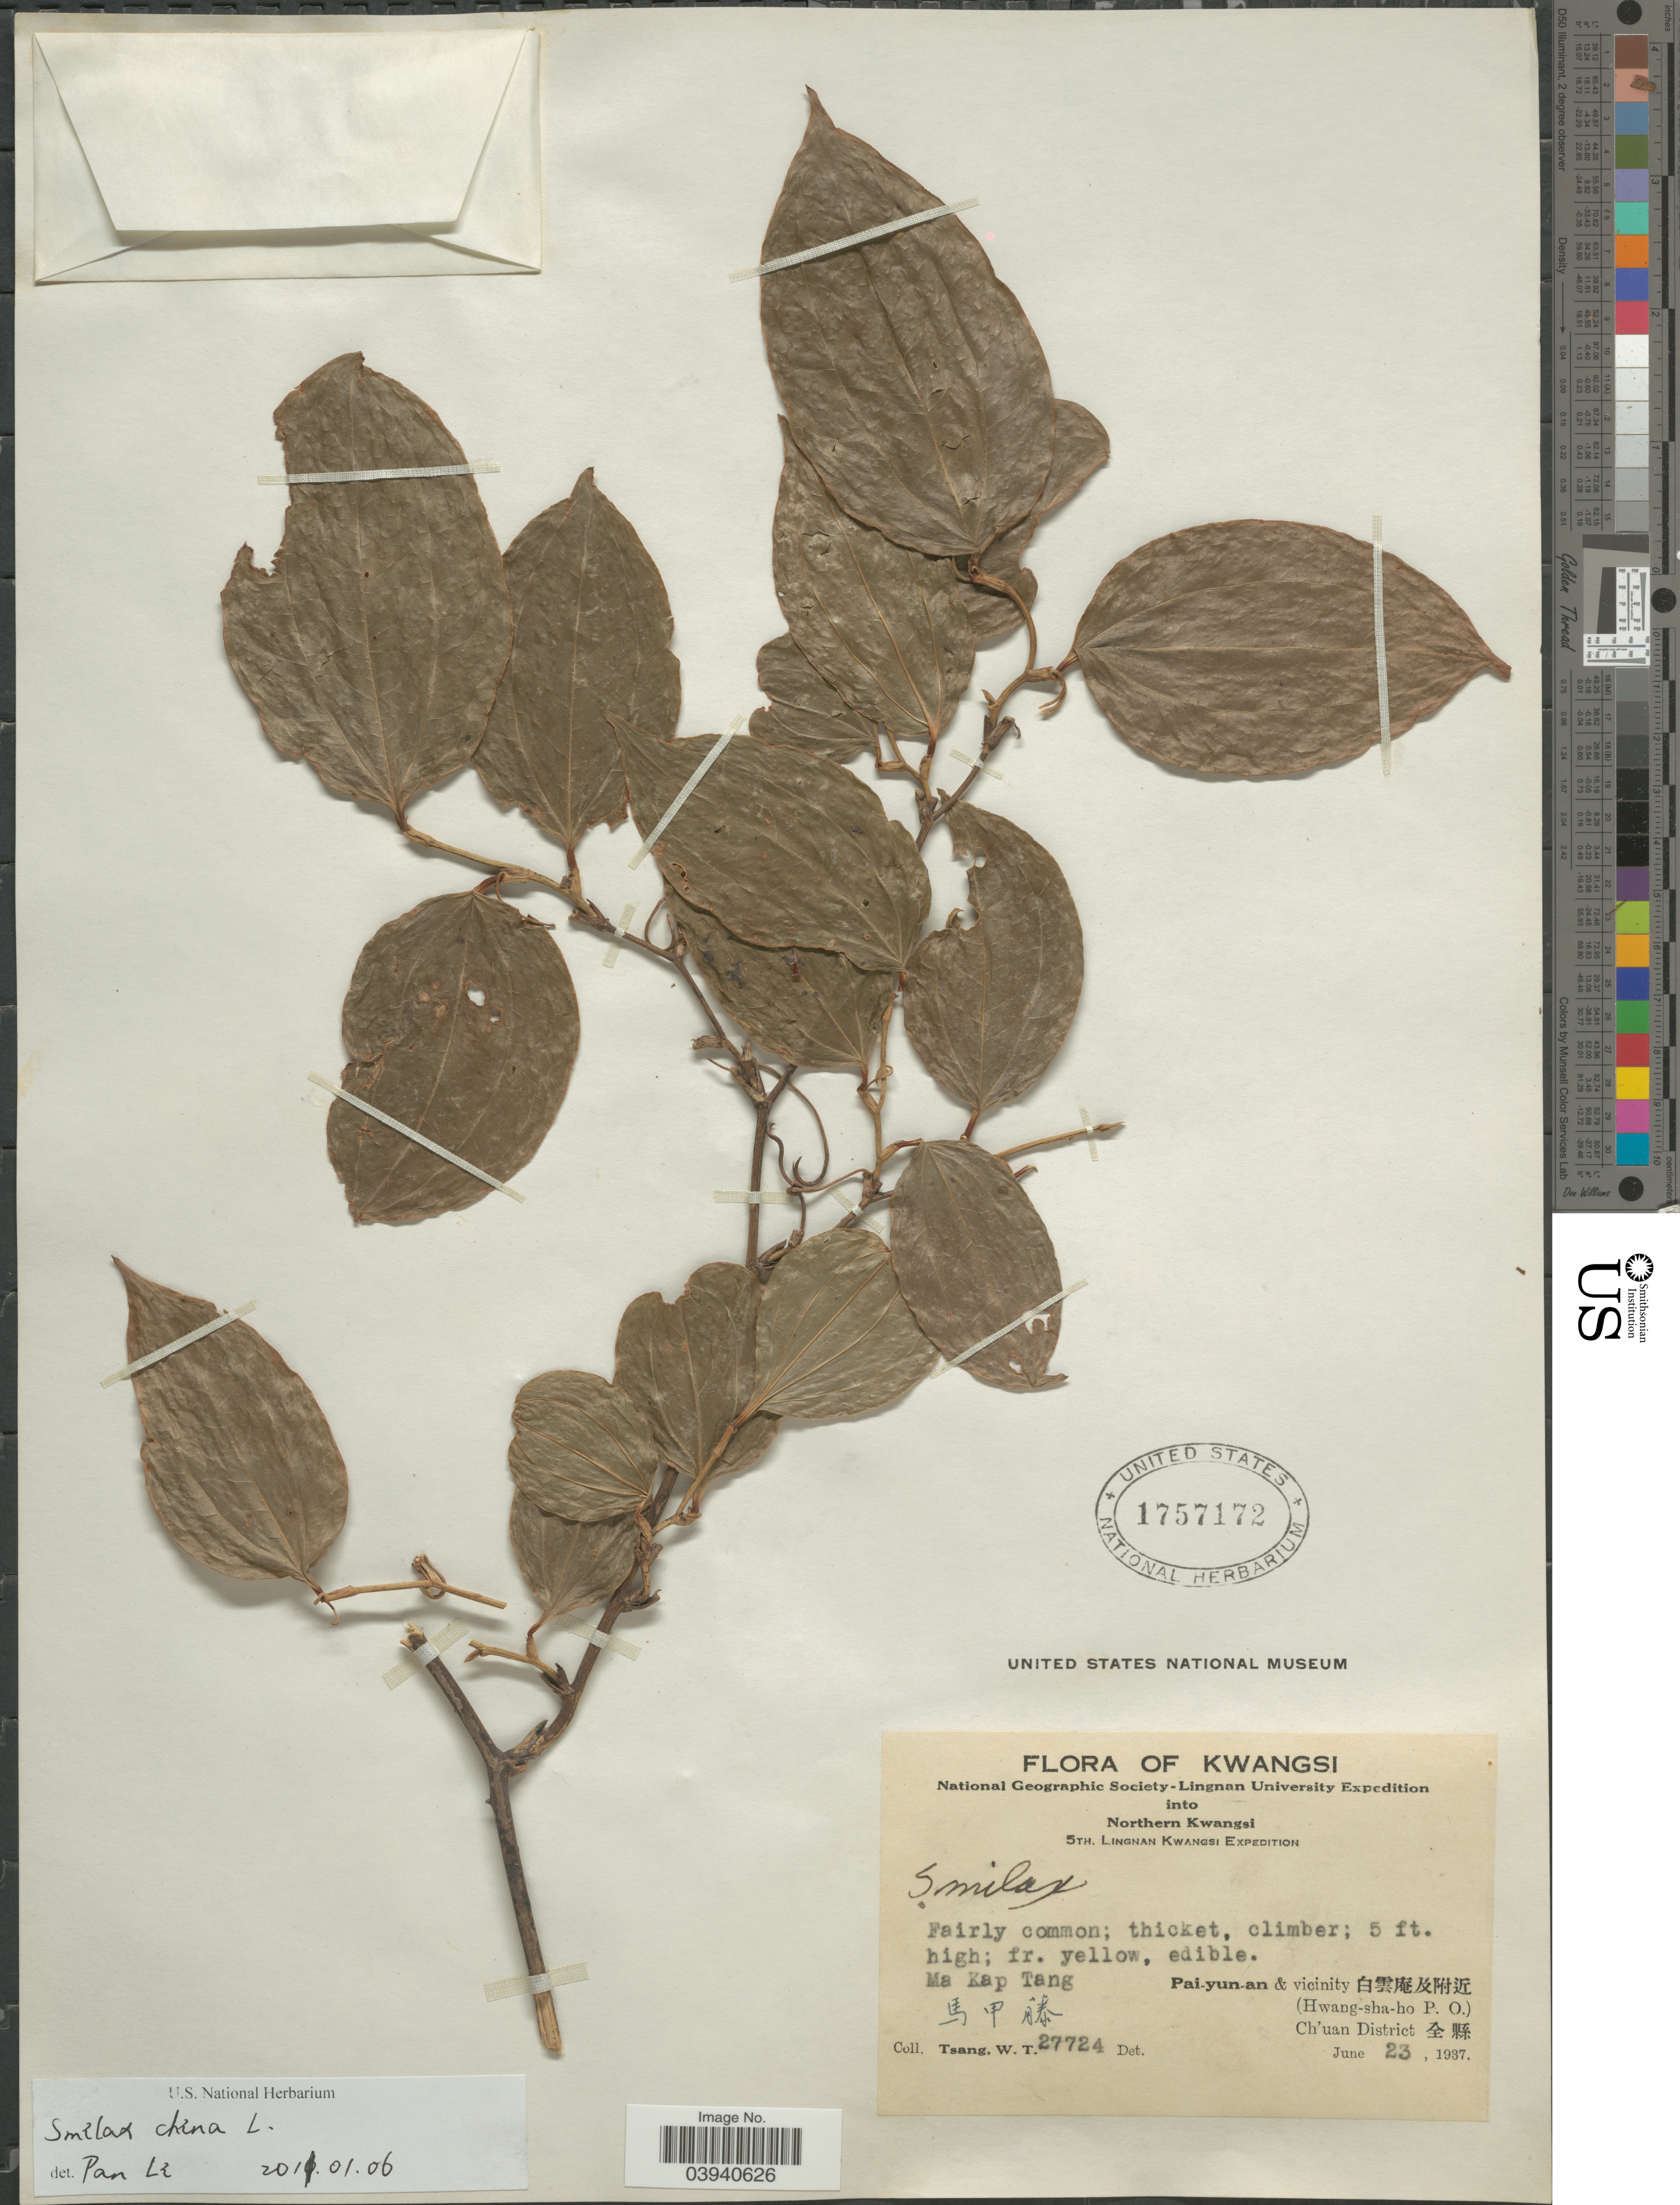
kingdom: Plantae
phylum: Tracheophyta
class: Liliopsida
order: Liliales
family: Smilacaceae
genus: Smilax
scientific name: Smilax china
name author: L.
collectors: W. T. Tsang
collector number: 27724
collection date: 1937-06-23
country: China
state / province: Guangxi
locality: Kwangsi. Northern Kwangsi. Ma Kap Tang. Pai-yun-an & vicinity X. (Hwang-sha-ho P. O.) Ch'uan District X.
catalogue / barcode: US 1757172